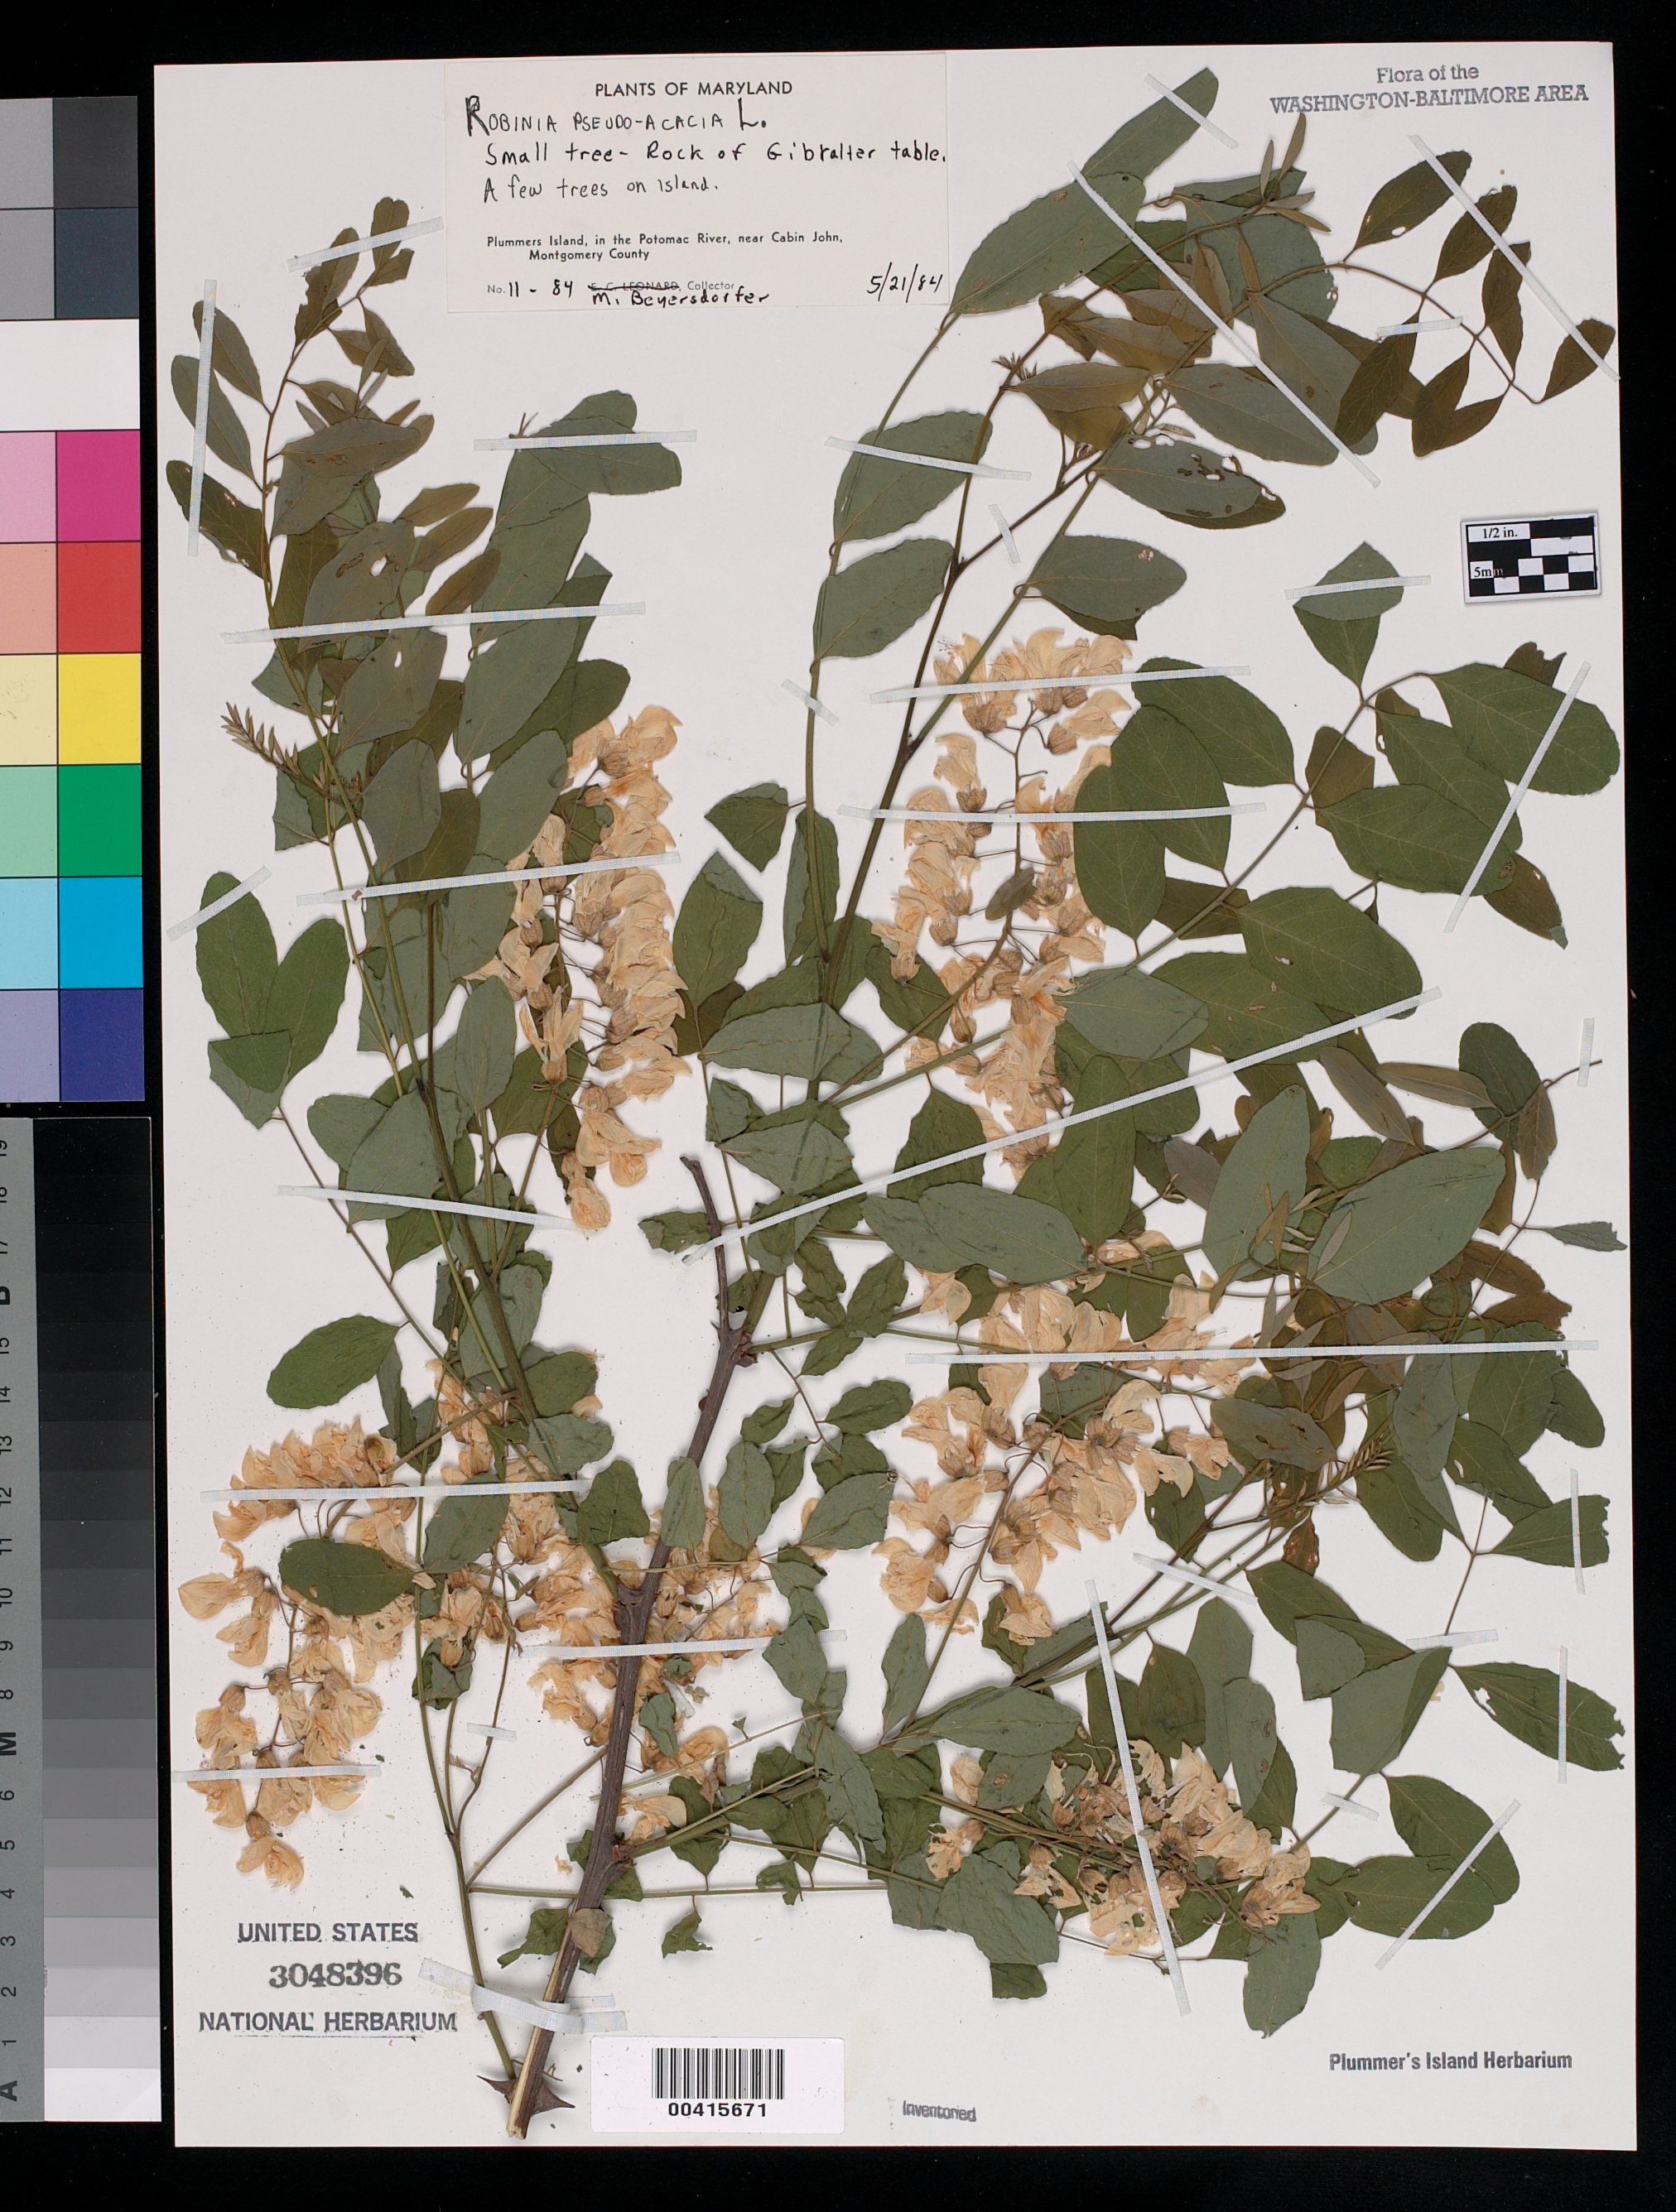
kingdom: Plantae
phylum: Tracheophyta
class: Magnoliopsida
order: Fabales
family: Fabaceae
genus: Robinia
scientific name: Robinia pseudoacacia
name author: L.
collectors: M. Beyersdorfer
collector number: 11-84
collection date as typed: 21 May 1984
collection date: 1984-05-21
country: United States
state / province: Maryland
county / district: Montgomery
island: Plummers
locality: Plummer's Island; Rock of Gibraltar Table C. & O. Canal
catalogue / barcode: US 3048396